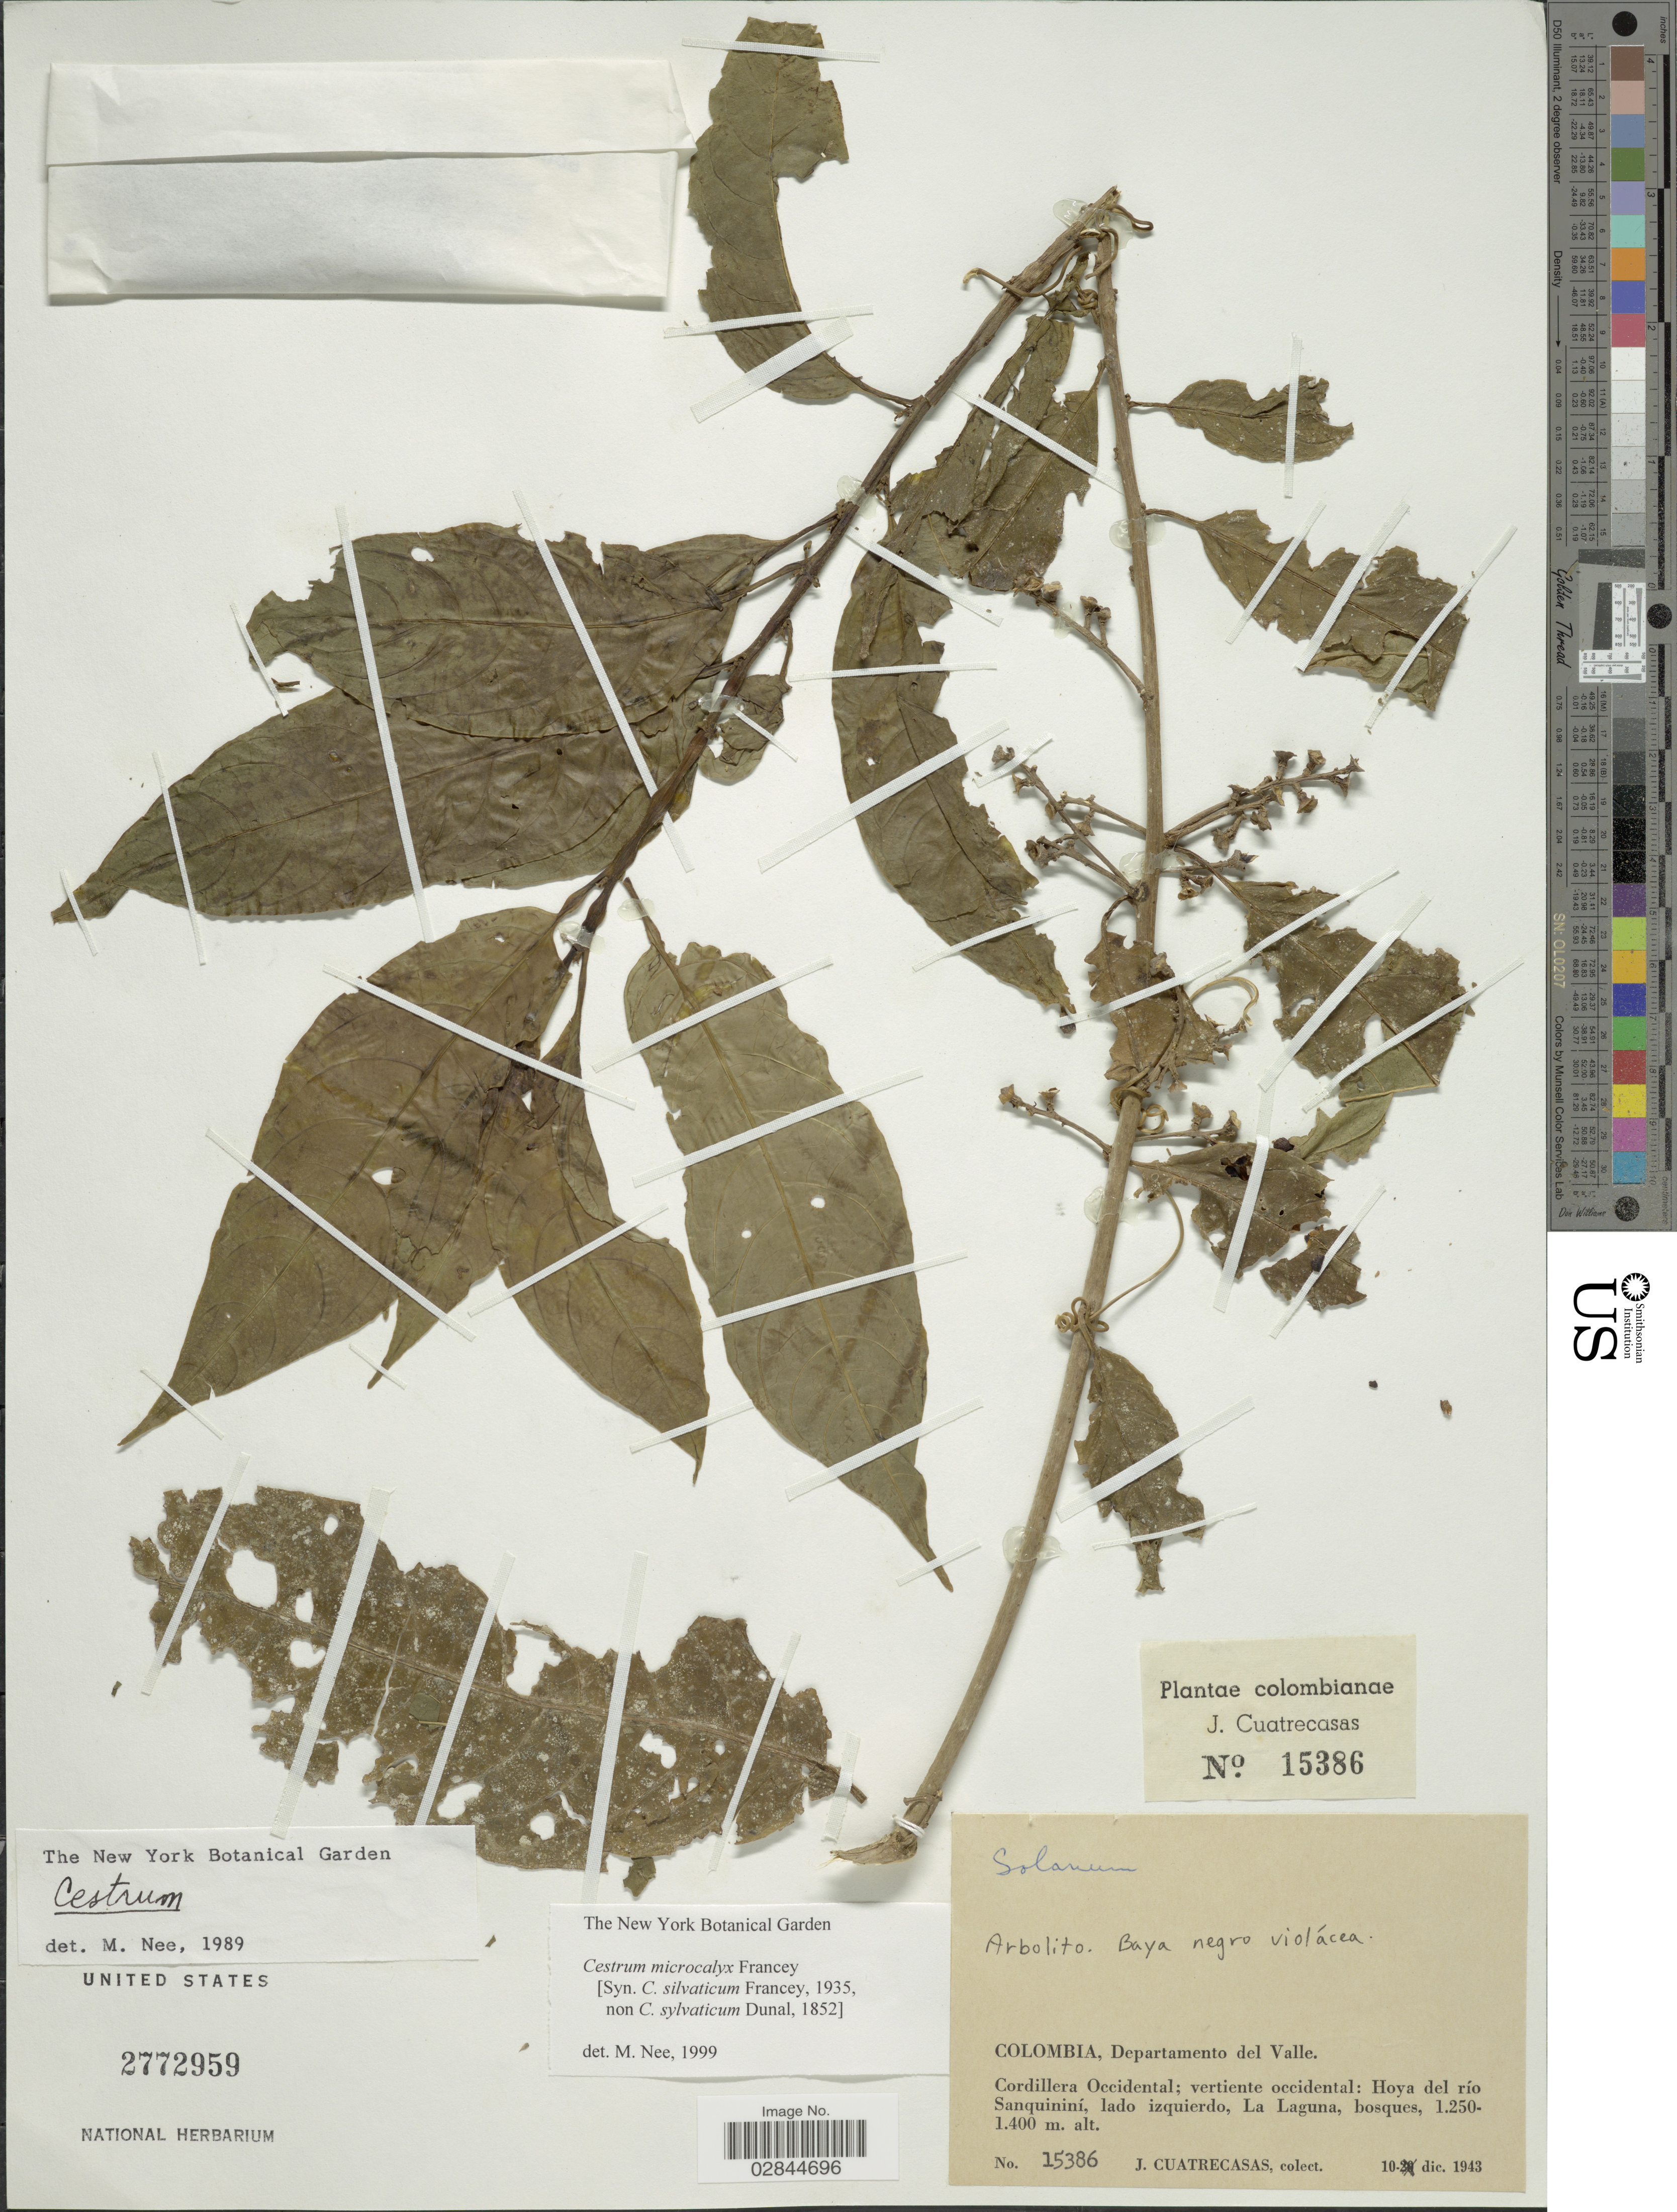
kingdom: Plantae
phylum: Tracheophyta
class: Magnoliopsida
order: Solanales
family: Solanaceae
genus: Cestrum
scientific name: Cestrum microcalyx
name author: Francey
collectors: J. Cuatrecasas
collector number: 15386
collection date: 1943-12-10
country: Colombia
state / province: Valle del Cauca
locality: Cordillera Occidental; vertiente occidental: Hoya del río Sanquininí, lado izquierdo, La Laguna.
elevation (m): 1250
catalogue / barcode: US 2772959